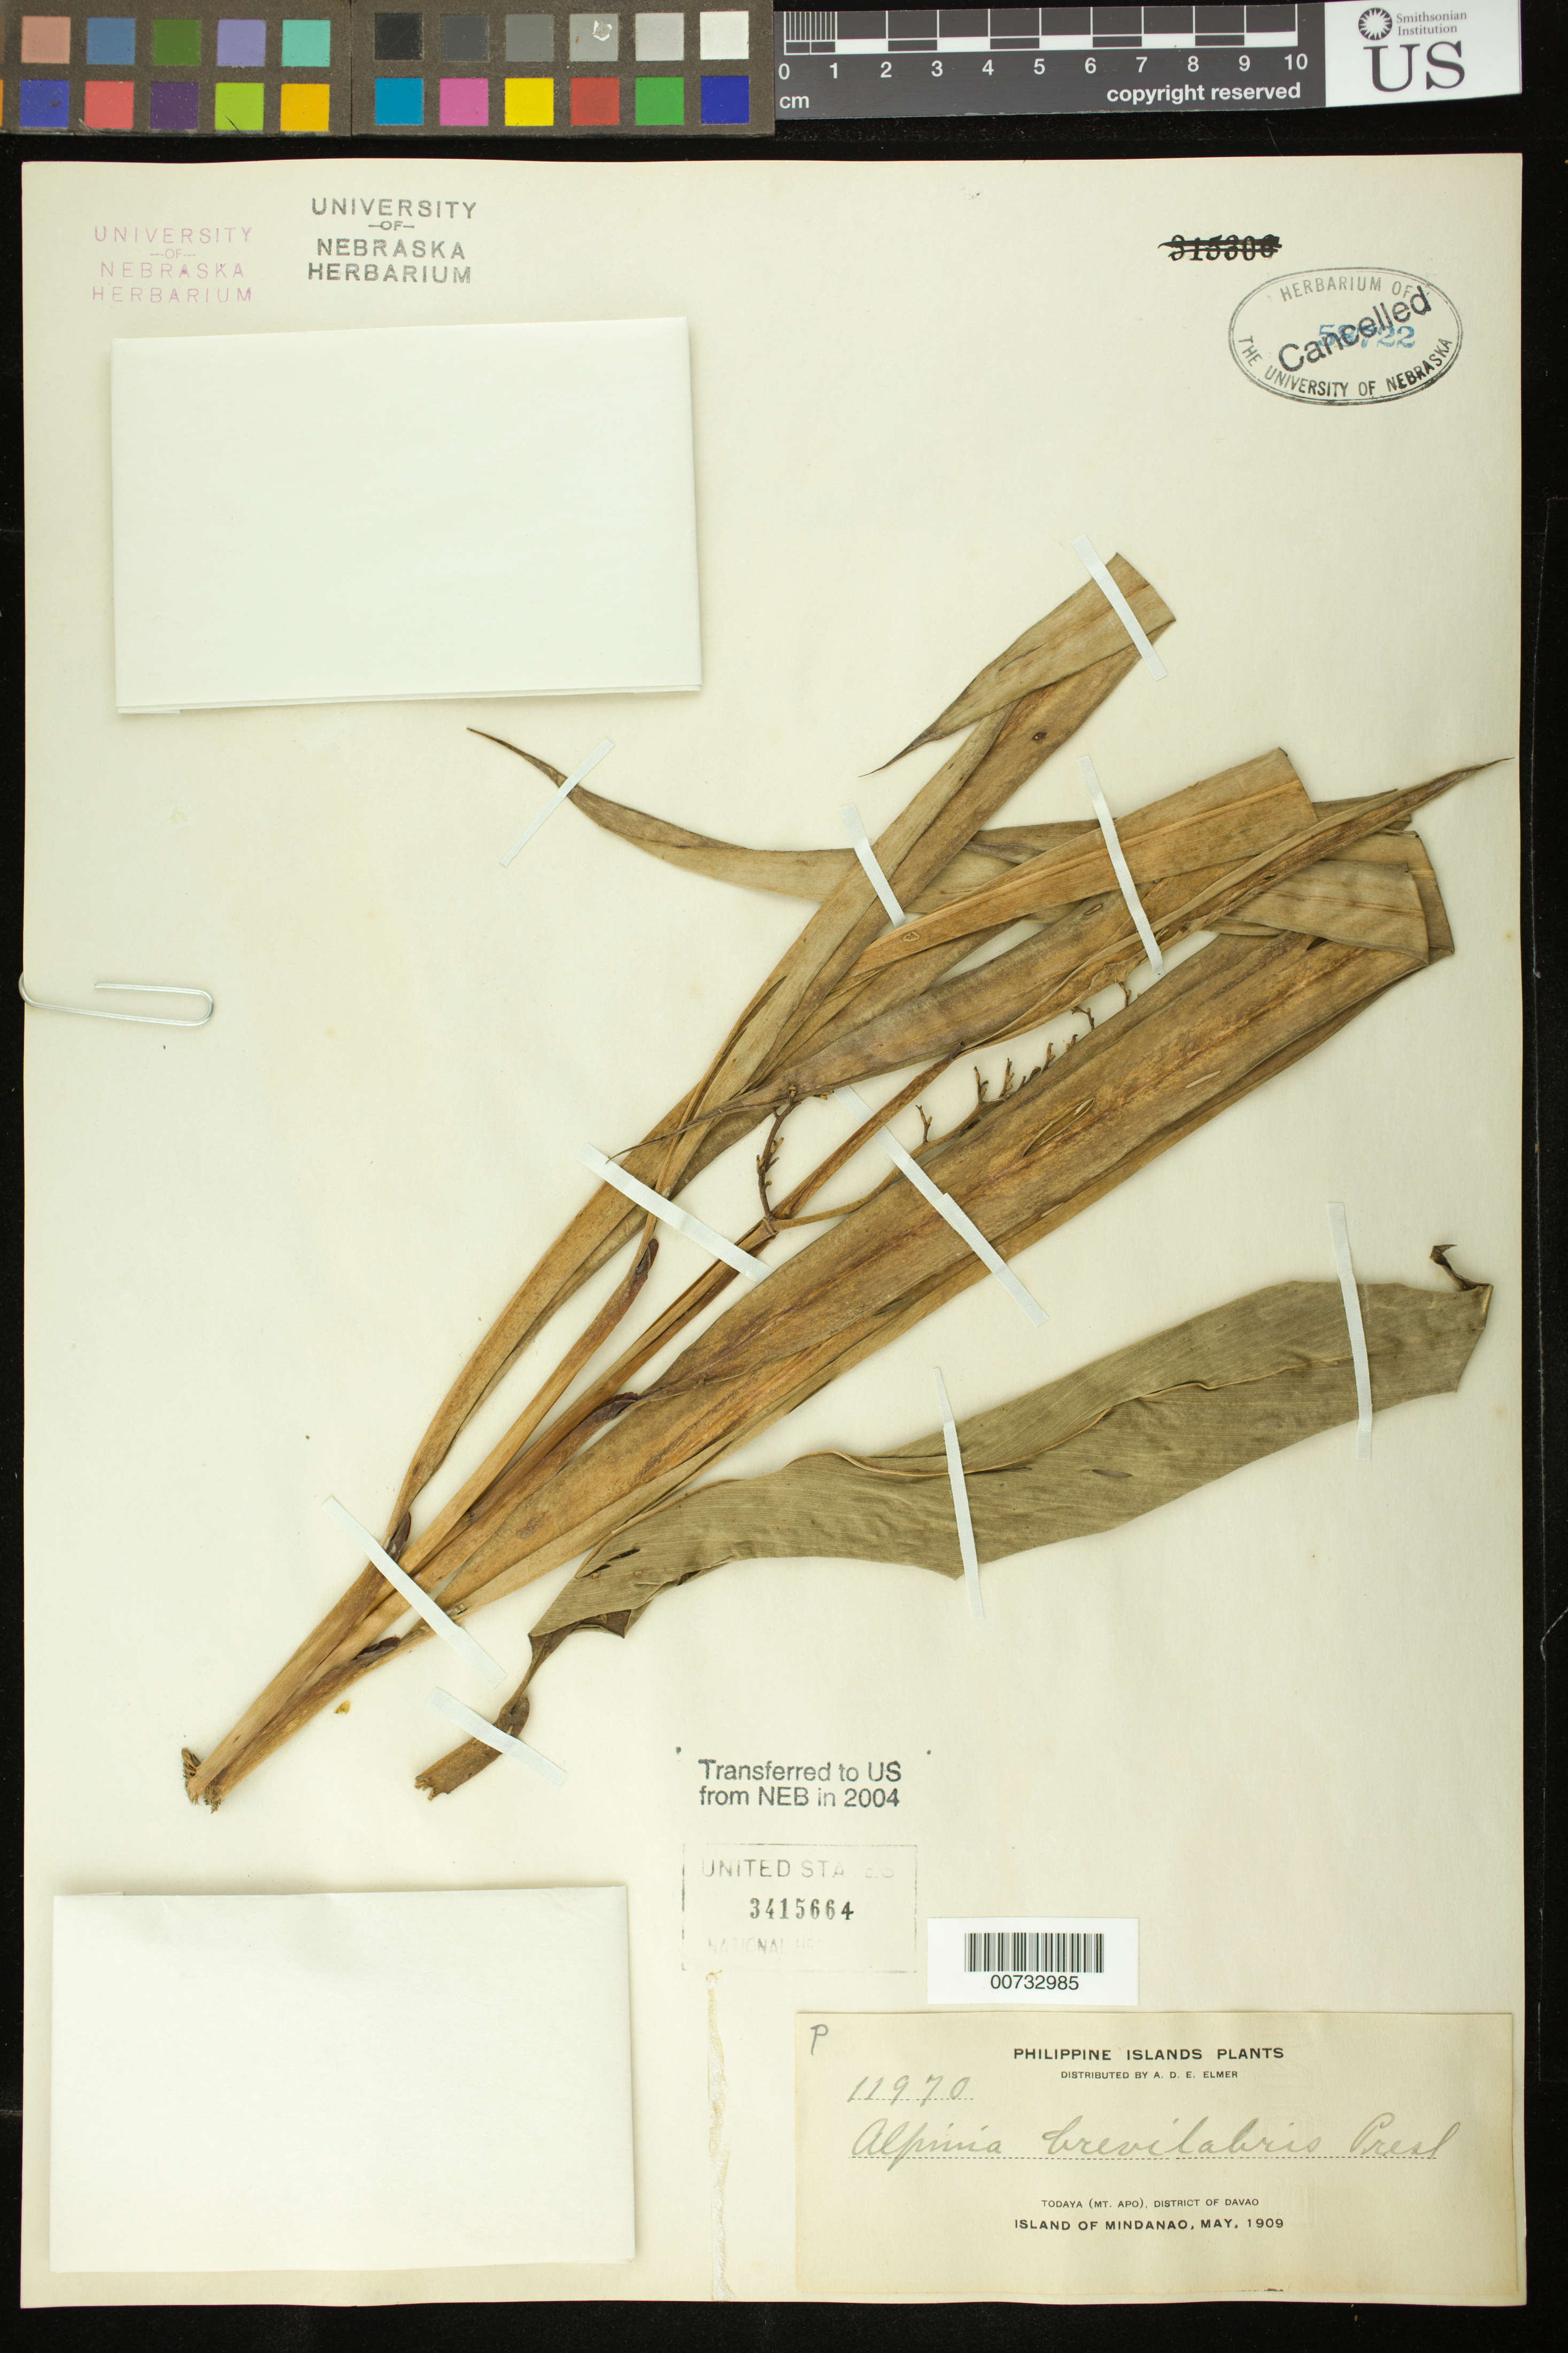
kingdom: Plantae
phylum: Tracheophyta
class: Liliopsida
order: Zingiberales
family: Zingiberaceae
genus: Alpinia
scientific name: Alpinia brevilabris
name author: C. Presl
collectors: A. D. E. Elmer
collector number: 11970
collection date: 1909-05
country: Philippines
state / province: Davao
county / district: Davao del Norte / Davao del Sur / Davao Oriental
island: Mindanao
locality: Todayo (Mt. Apo)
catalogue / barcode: US 3415664